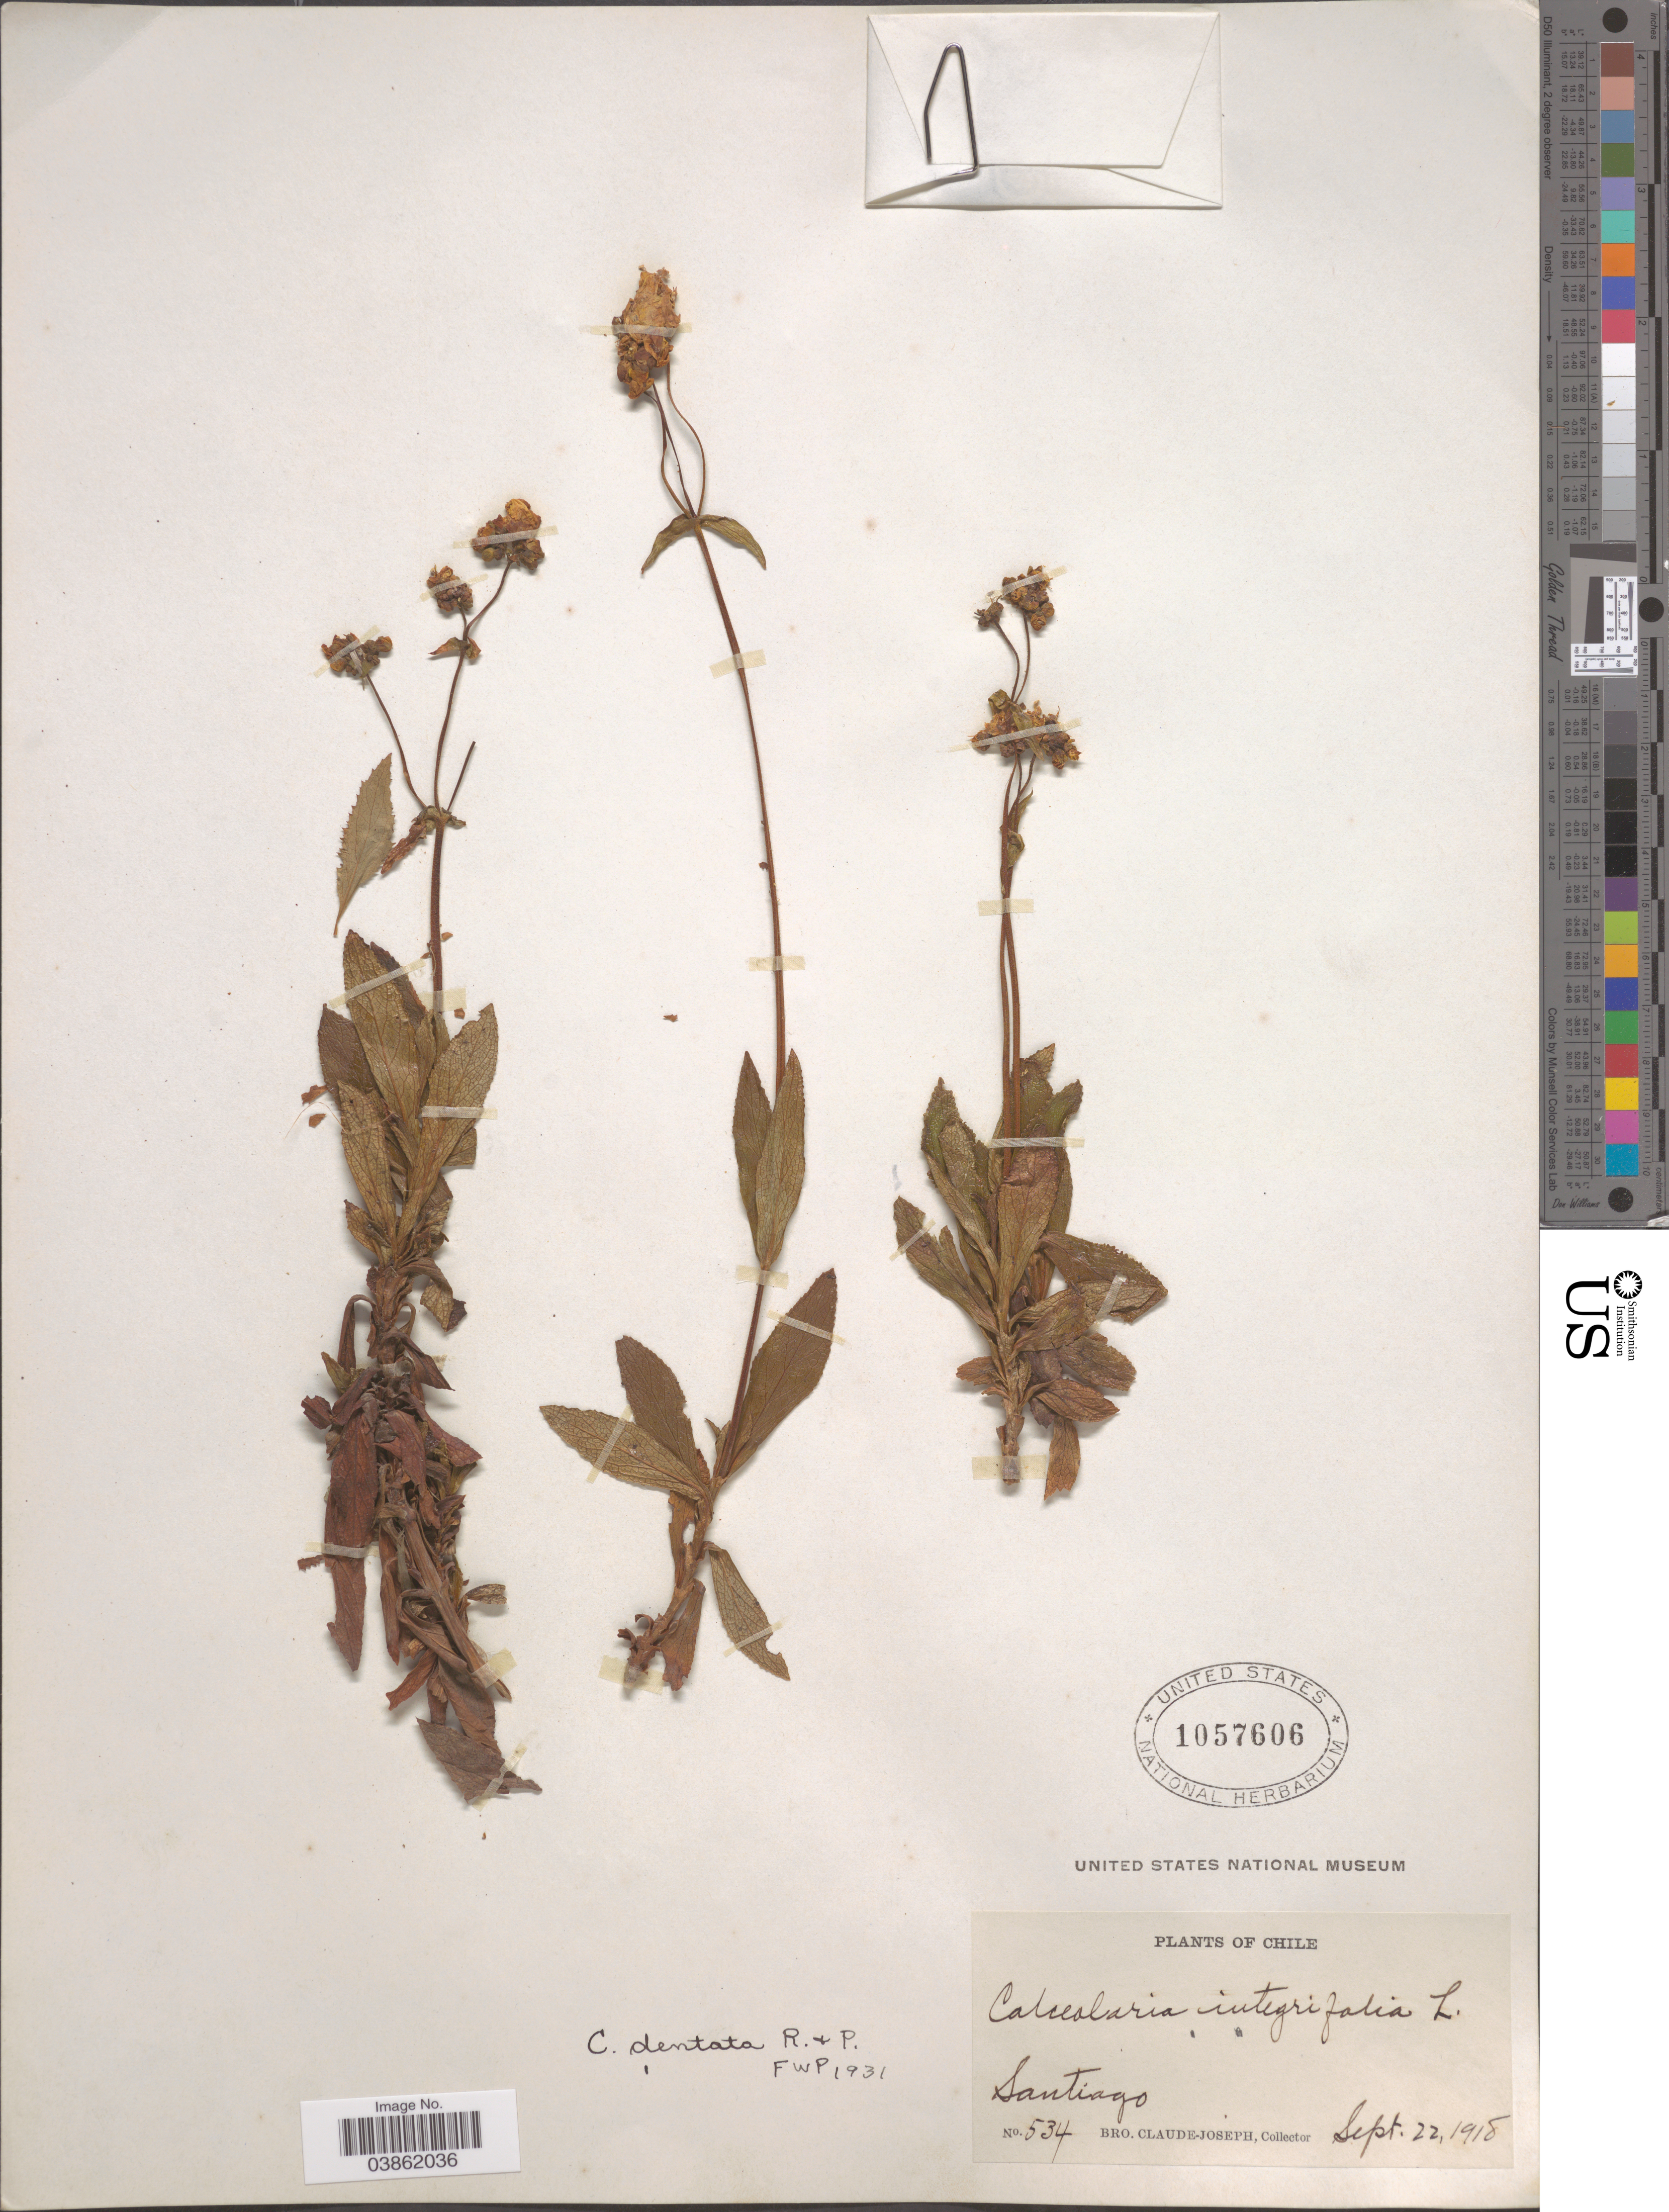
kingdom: Plantae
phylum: Tracheophyta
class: Magnoliopsida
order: Lamiales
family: Calceolariaceae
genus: Calceolaria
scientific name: Calceolaria dentata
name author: Ruiz & Pav.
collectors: Bro. Claude-Joseph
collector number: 534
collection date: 1918-09-22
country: Chile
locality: Santiago.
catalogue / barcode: US 1057606